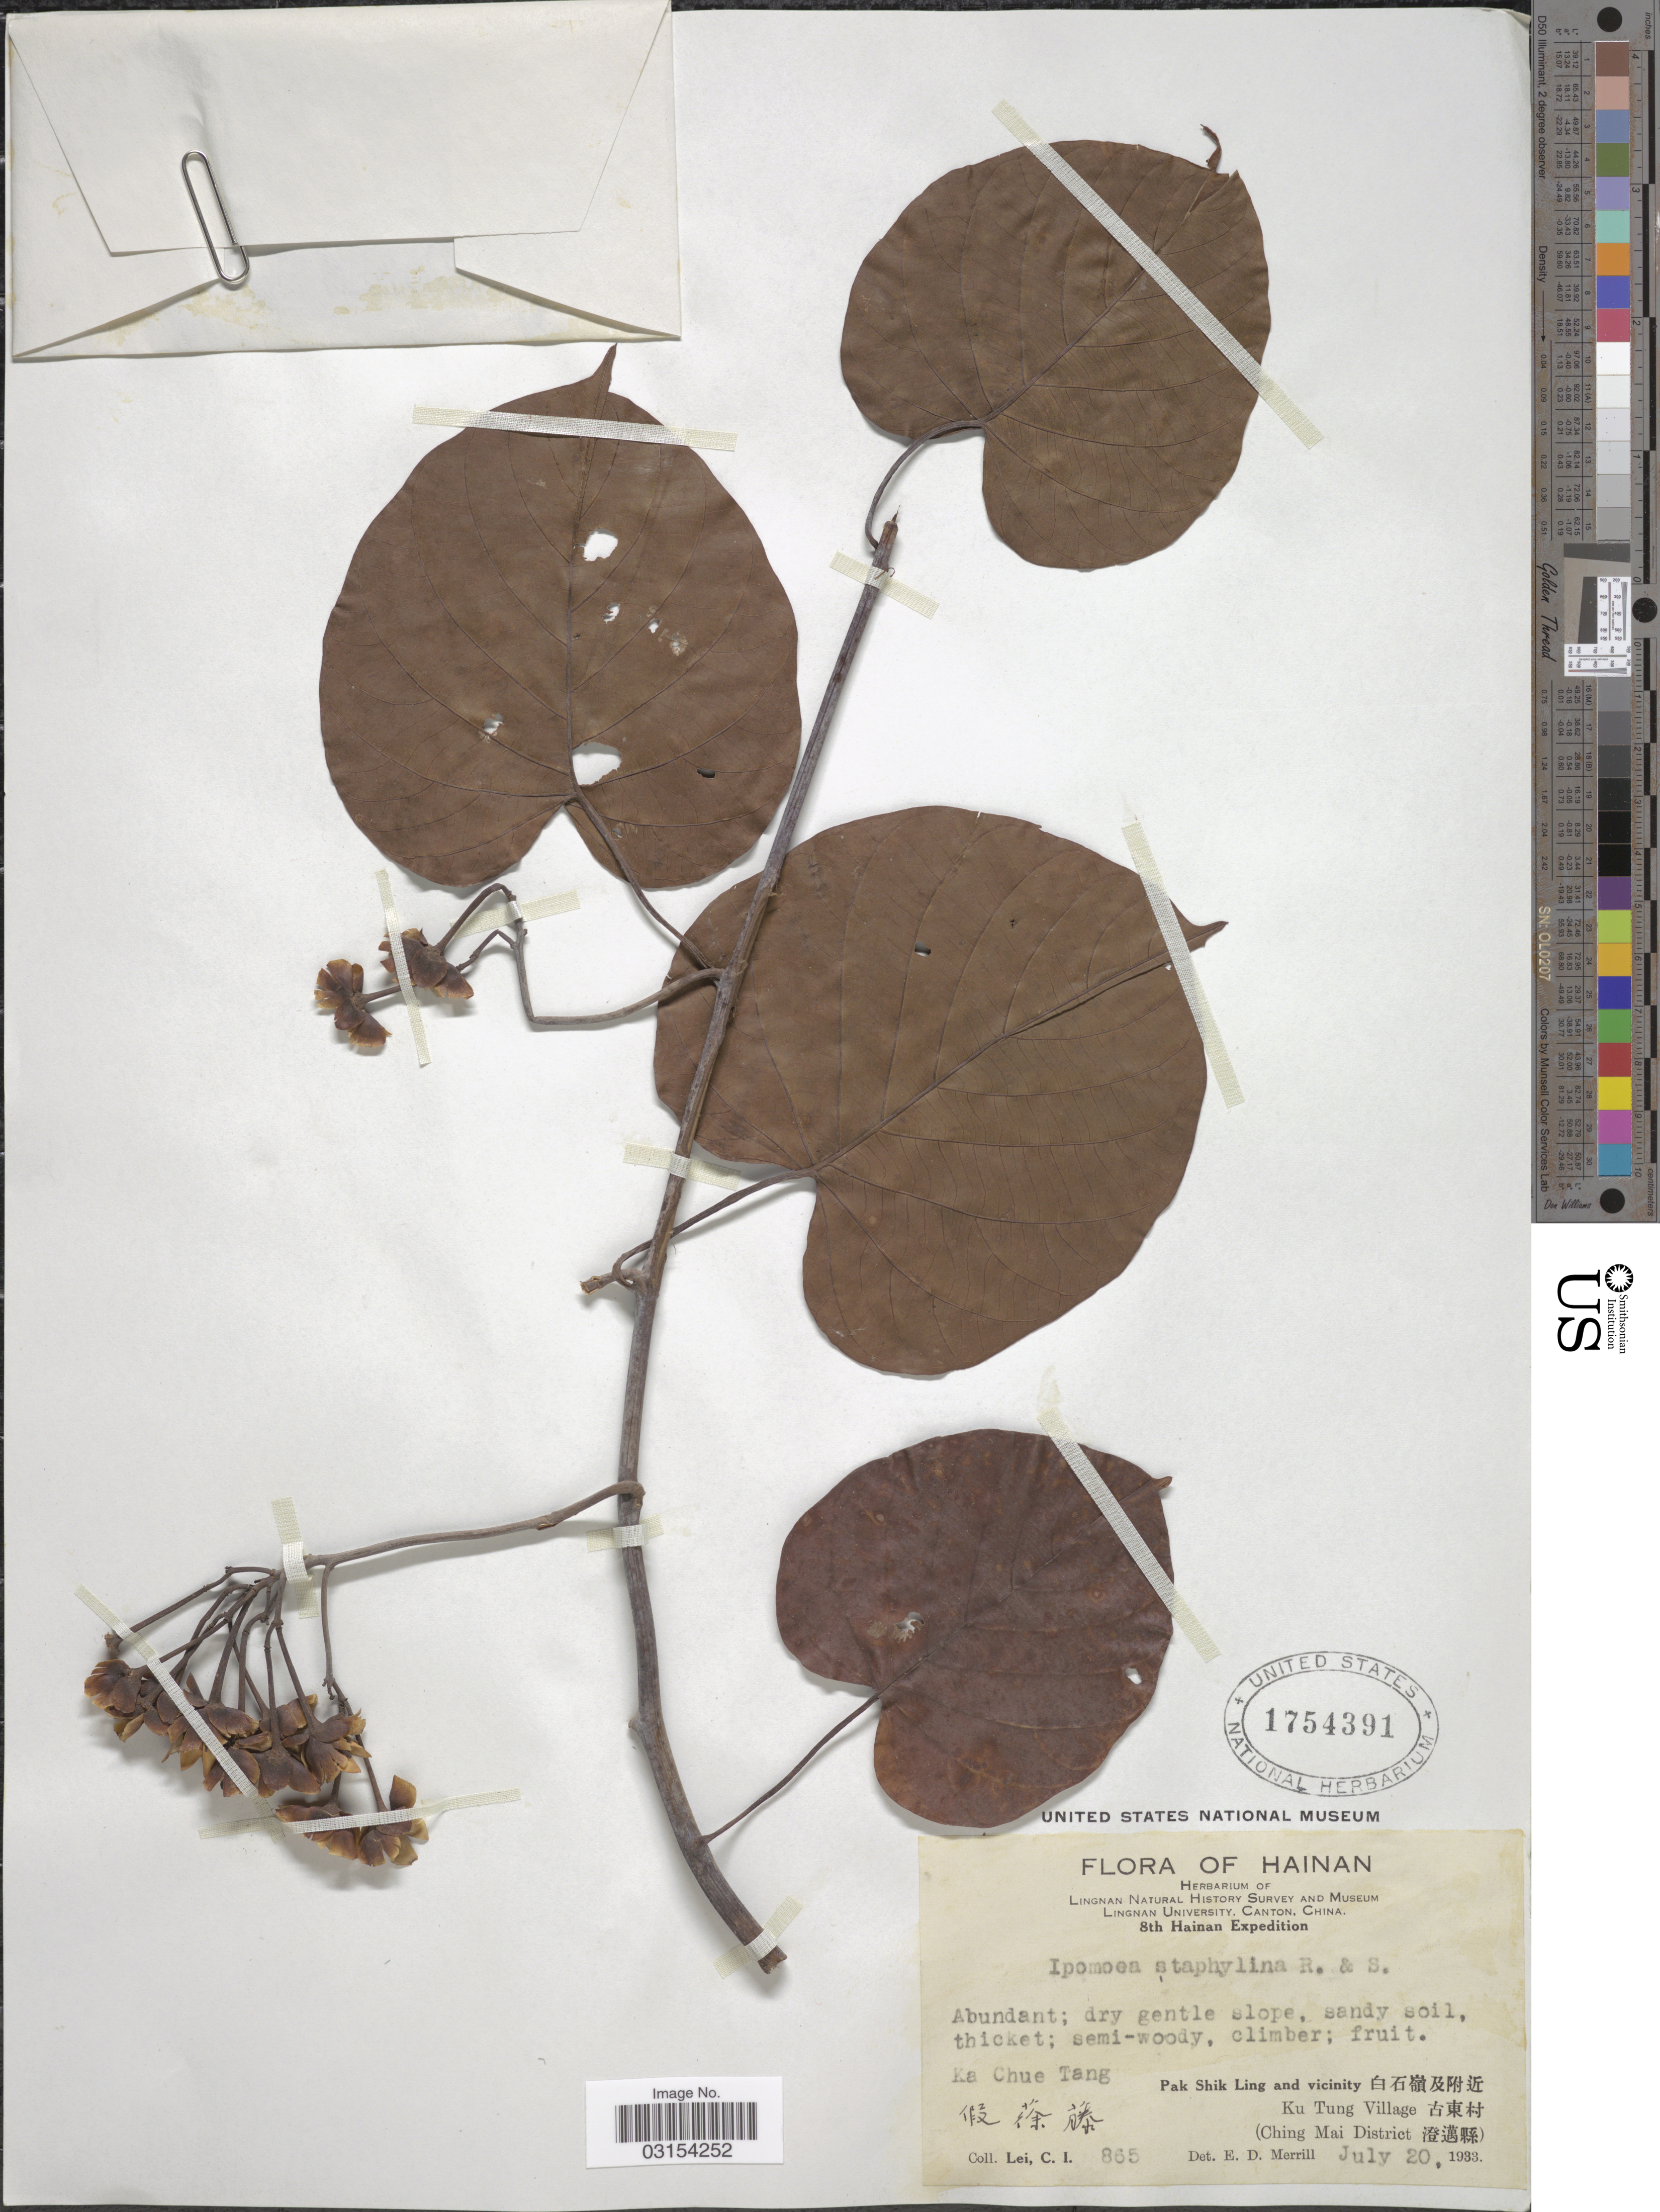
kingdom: Plantae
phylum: Tracheophyta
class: Magnoliopsida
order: Solanales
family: Convolvulaceae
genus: Ipomoea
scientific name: Ipomoea staphylina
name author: Roem. & Schult.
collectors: C. I. Lei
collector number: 865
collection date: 1933-07-20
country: China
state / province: Hainan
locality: Ka Chue Tang X. Pak Shik Ling and vicinity X. Ku Tung Village X. (Ching Mai District X).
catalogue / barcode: US 1754391